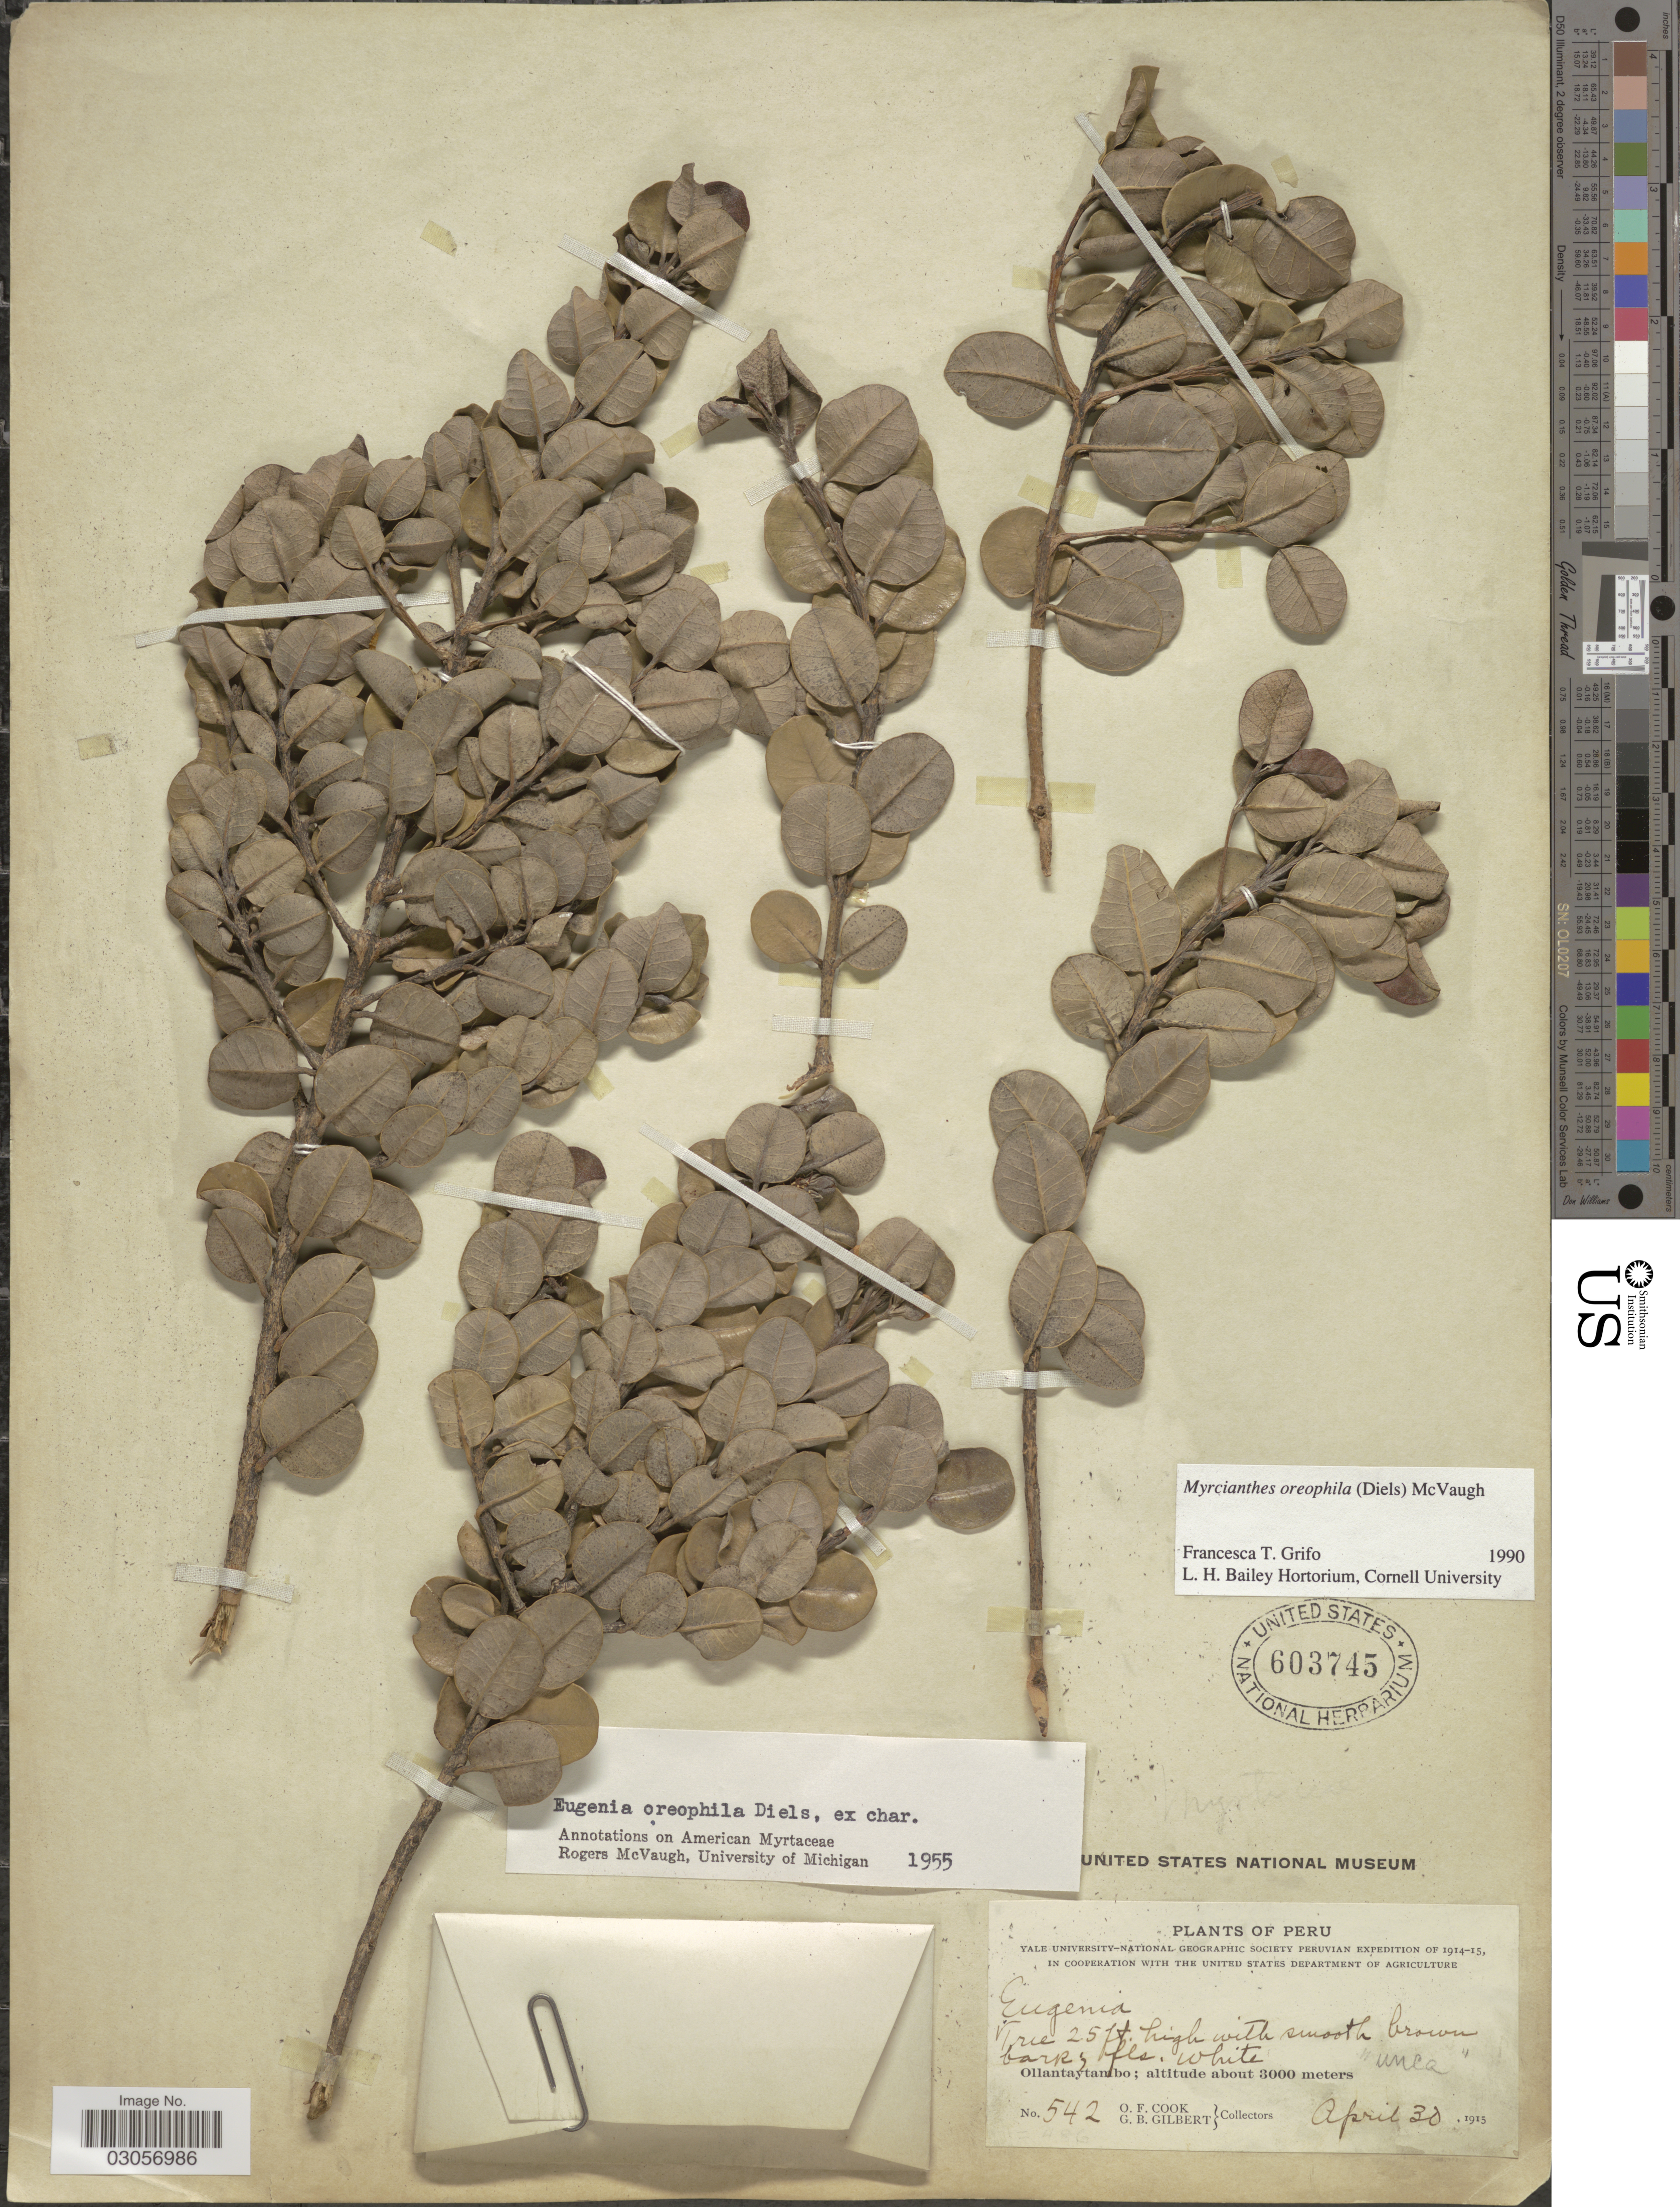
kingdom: Plantae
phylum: Tracheophyta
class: Magnoliopsida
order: Myrtales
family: Myrtaceae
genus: Myrcianthes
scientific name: Myrcianthes oreophila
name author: (Diels) McVaugh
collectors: O. F. Cook & G. B. Gilbert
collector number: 542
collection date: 1915-04-30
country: Peru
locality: Ollantaytambo.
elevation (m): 3000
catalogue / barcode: US 603745